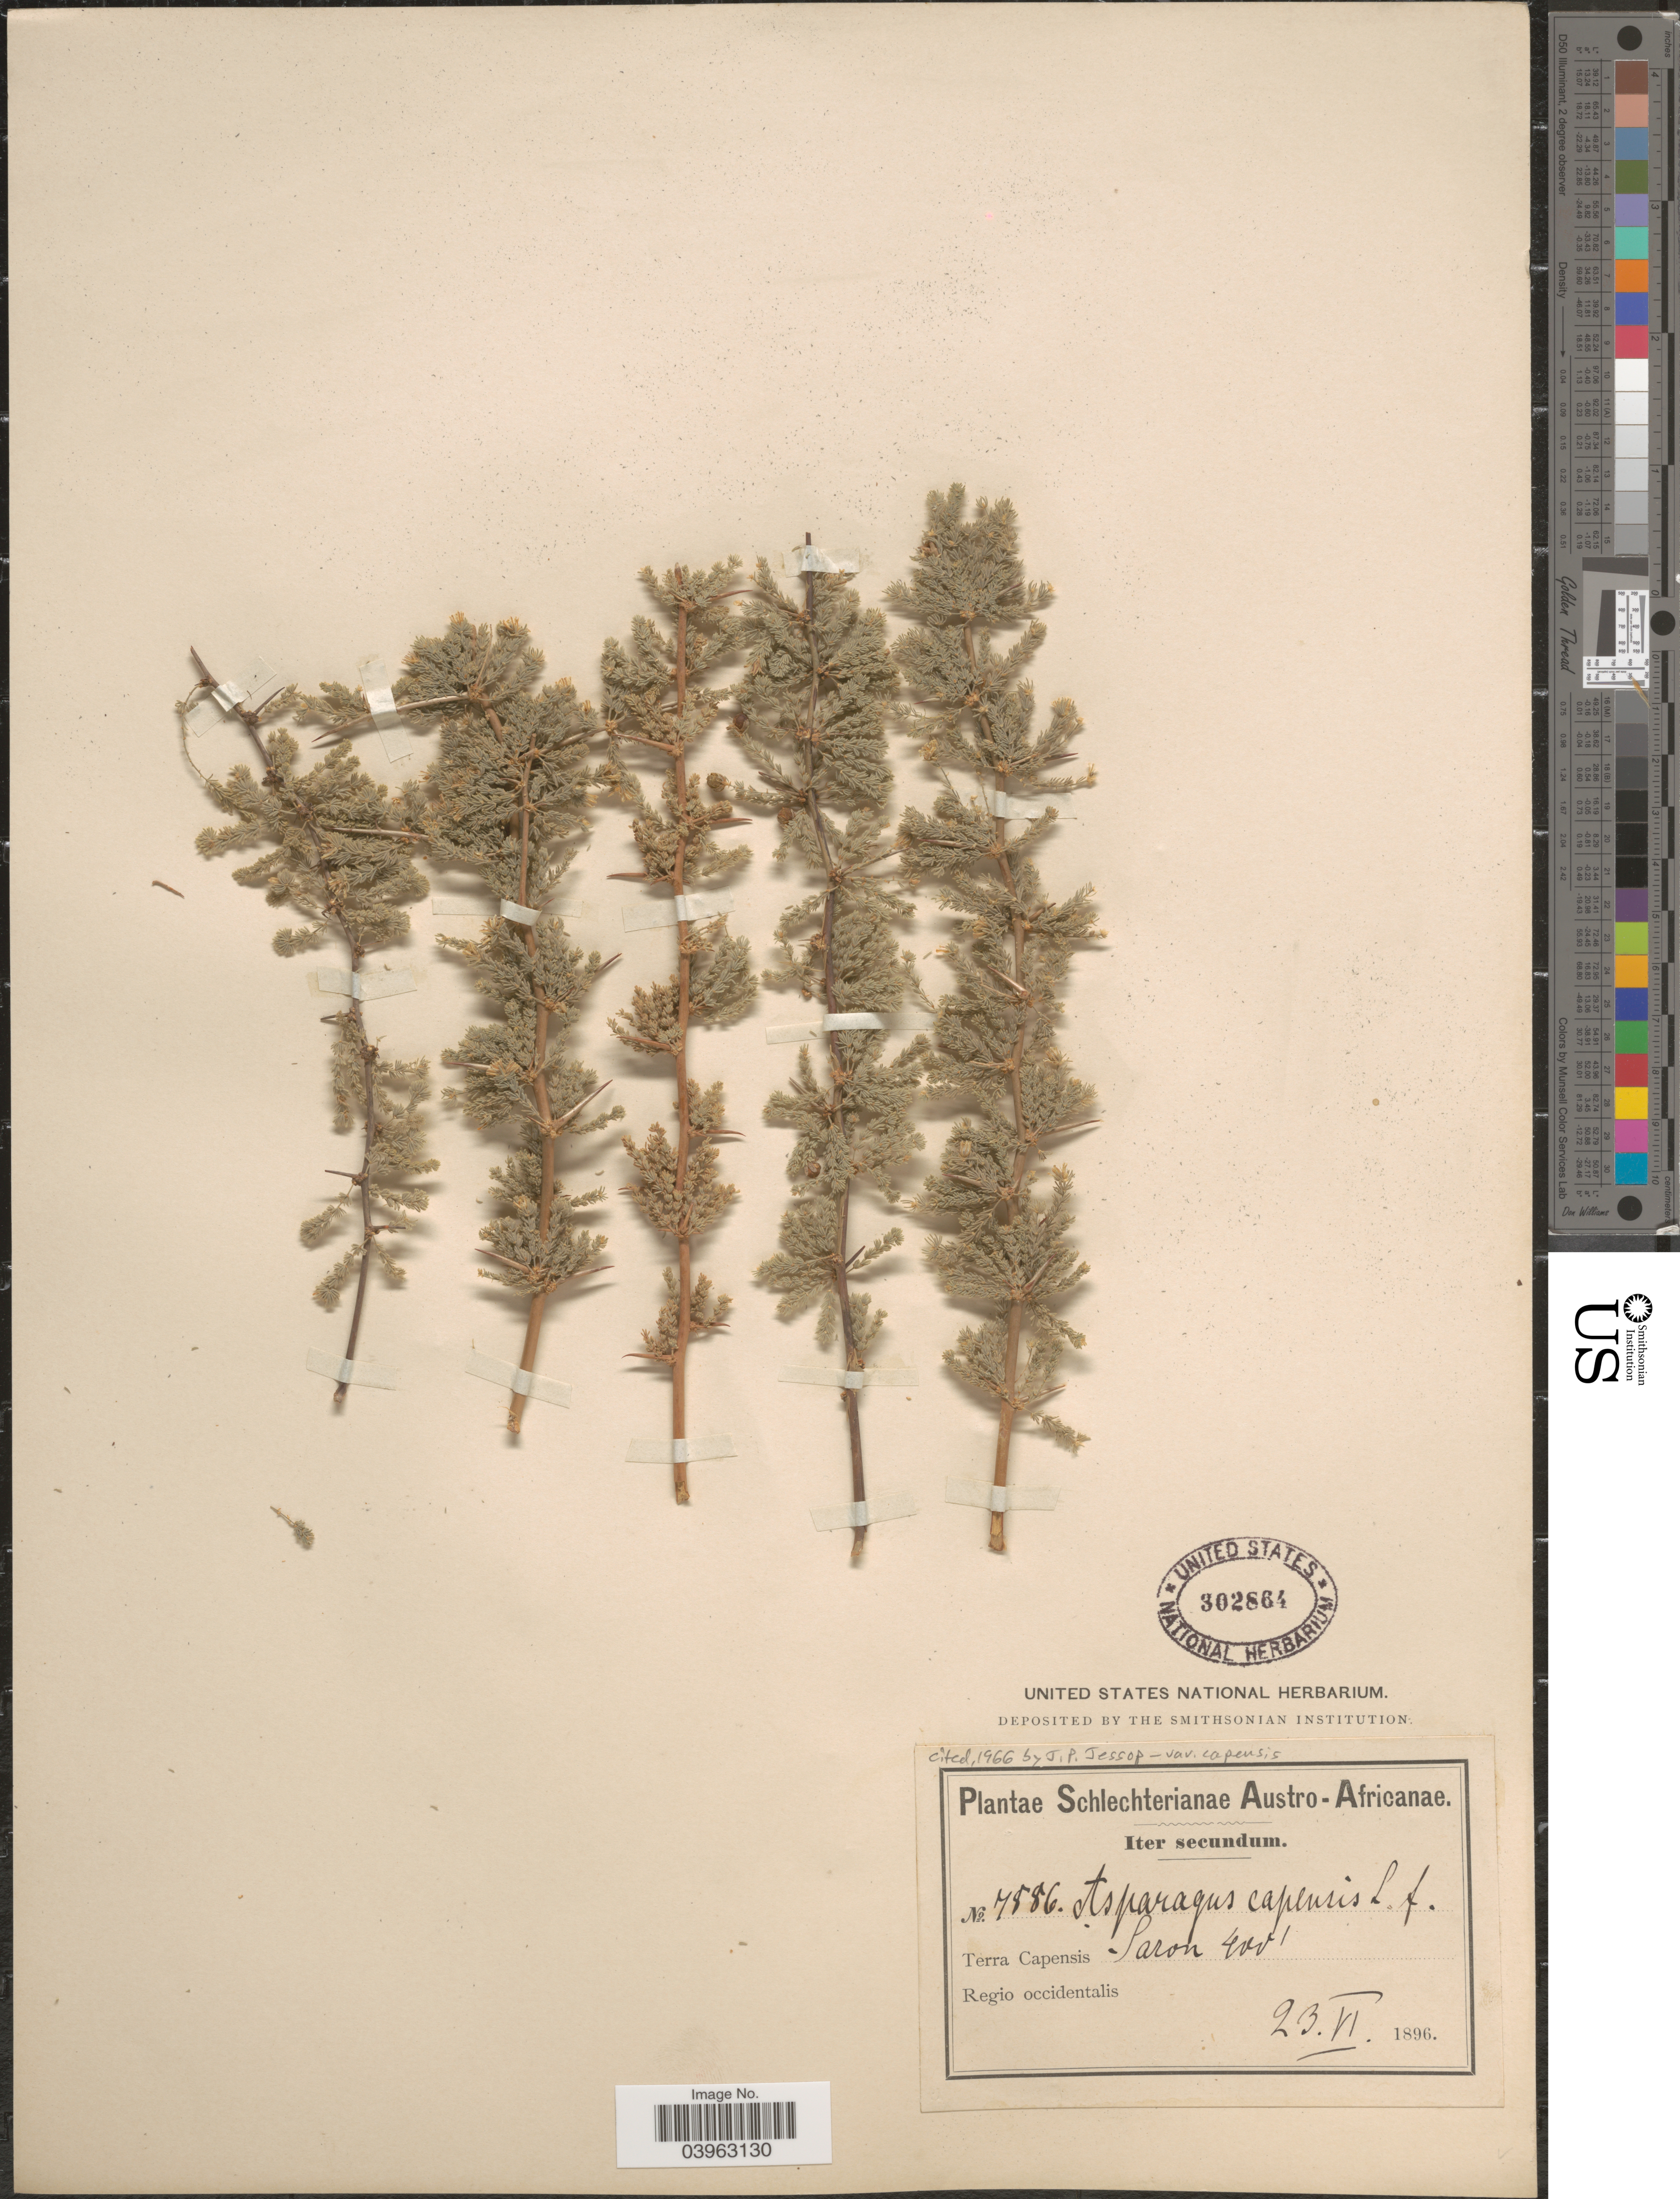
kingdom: Plantae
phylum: Tracheophyta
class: Liliopsida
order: Asparagales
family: Asparagaceae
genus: Asparagus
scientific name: Asparagus capensis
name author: L.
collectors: Schlechter, --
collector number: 7886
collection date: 1896-06-23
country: South Africa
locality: Austro-Africanae. Terra Capensis. Saron. Regio occidentalis.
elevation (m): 122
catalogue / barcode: US 302864